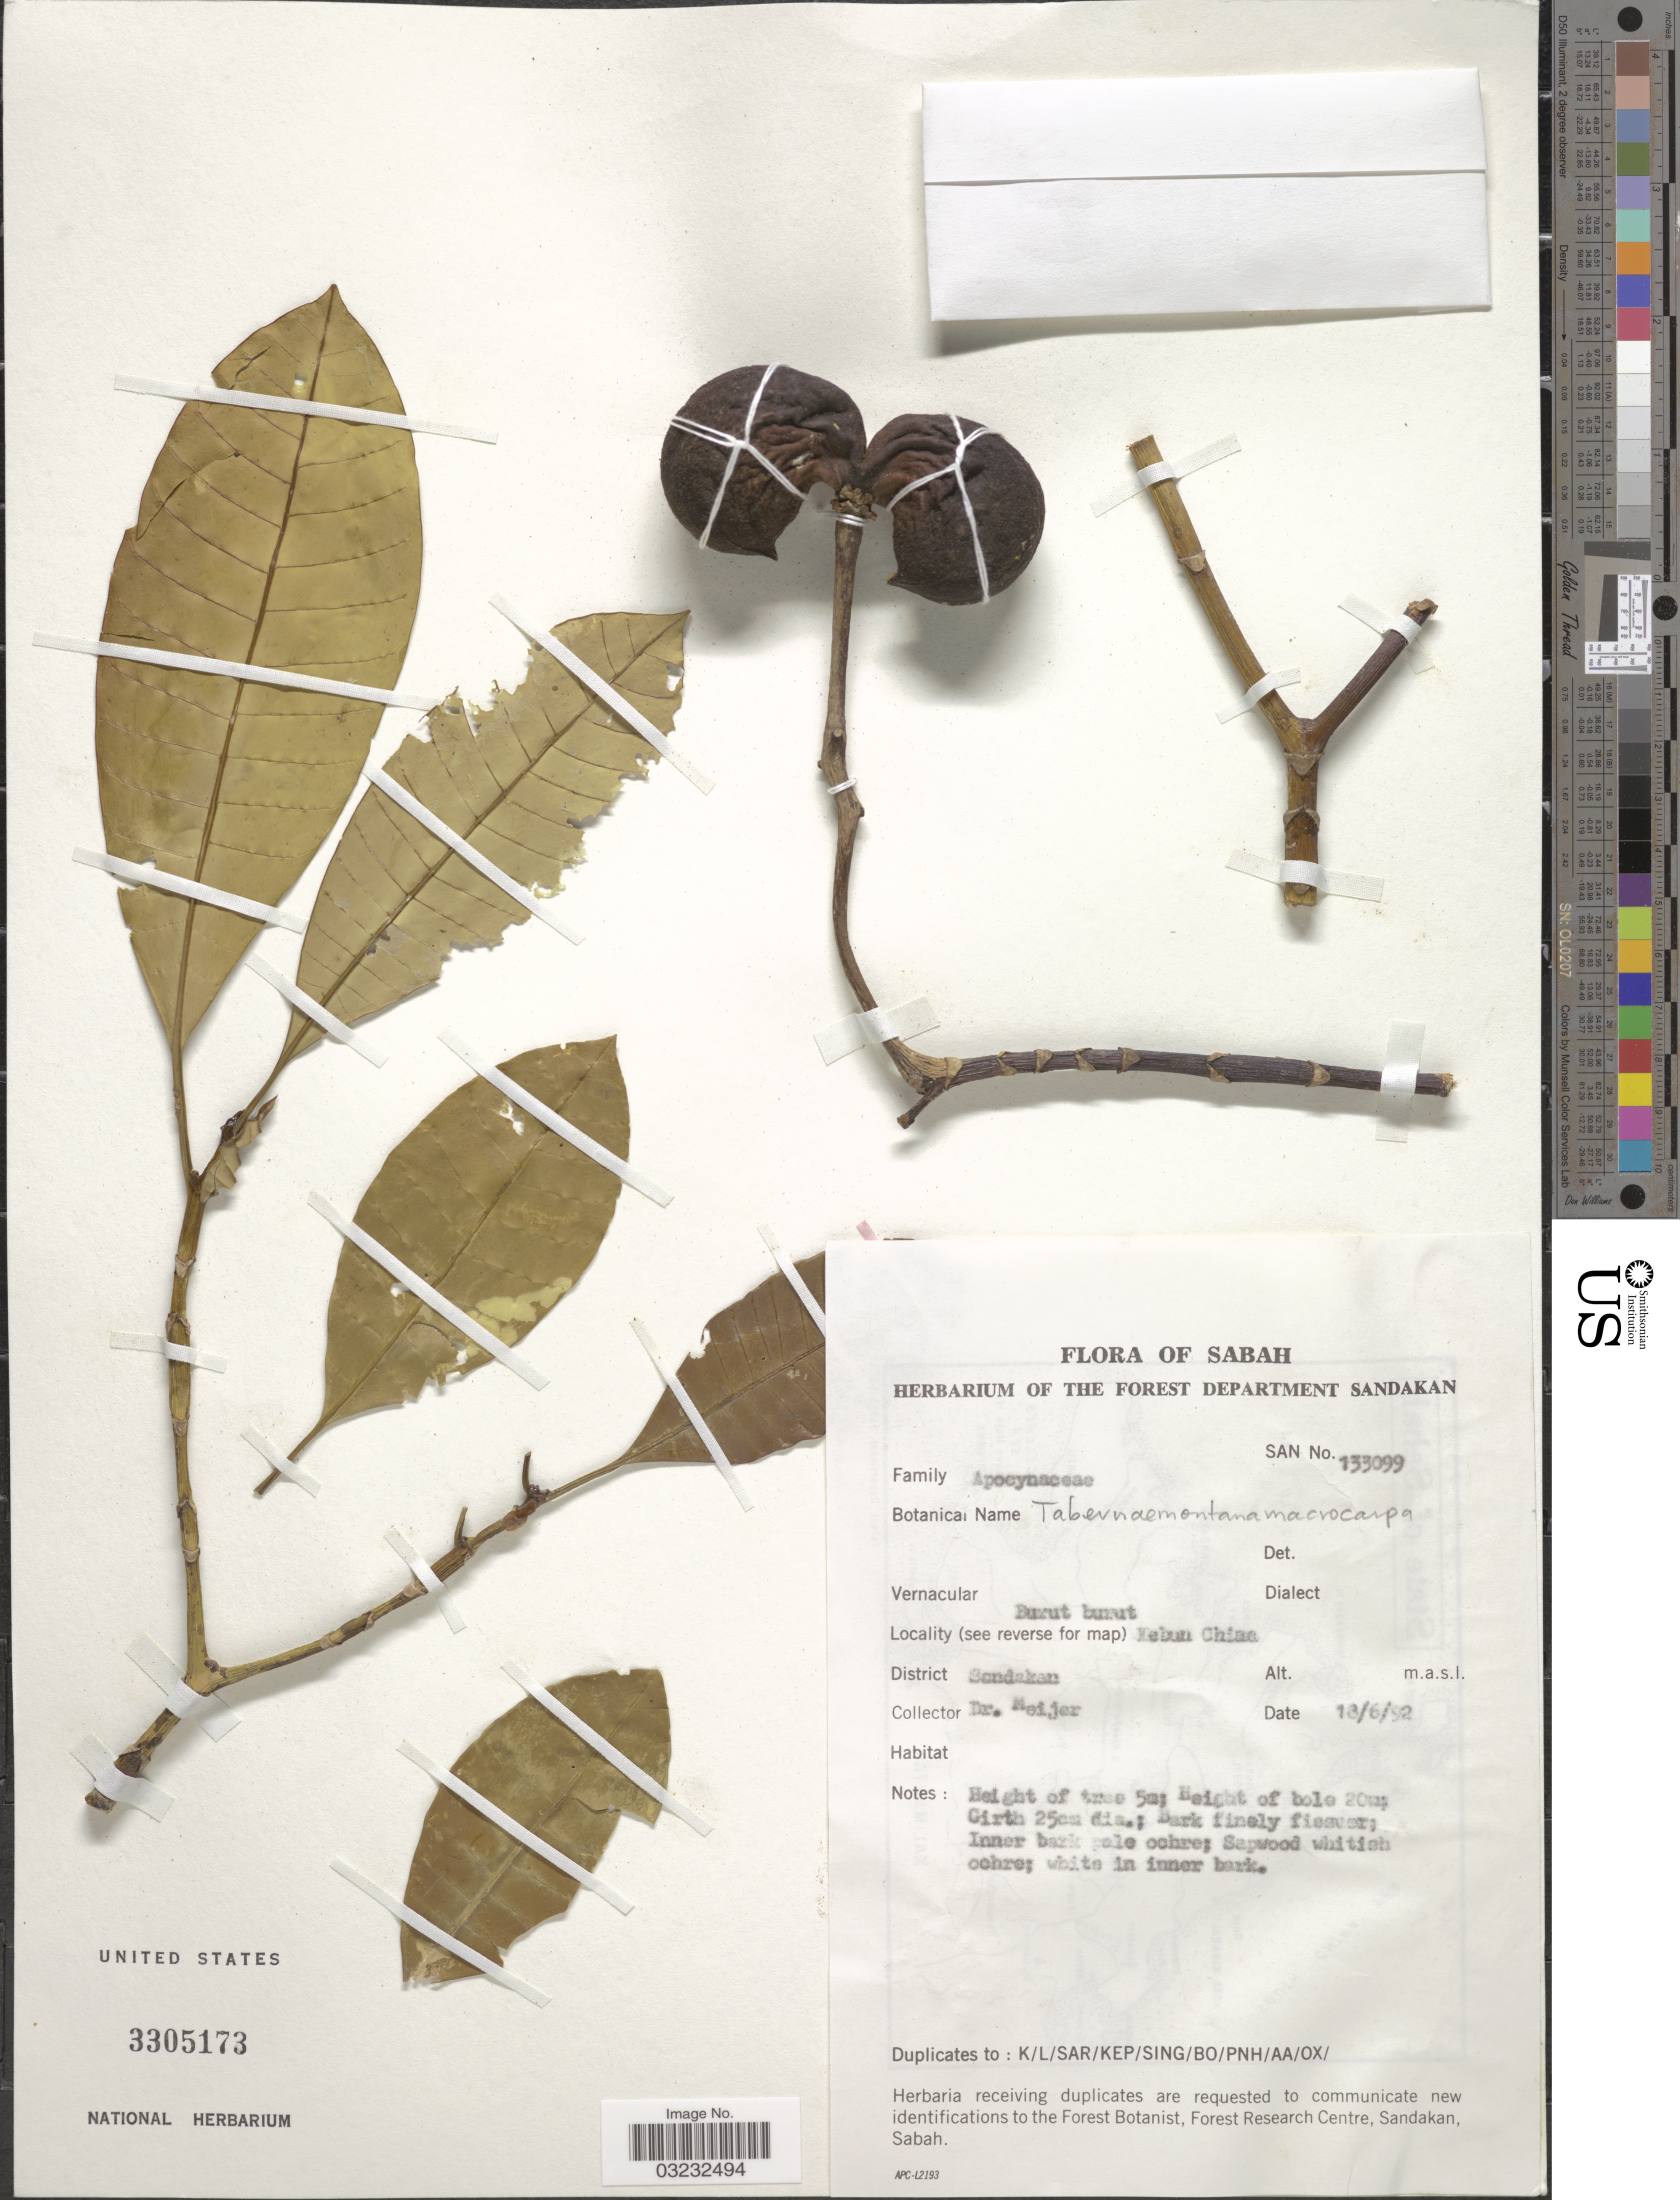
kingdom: Plantae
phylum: Tracheophyta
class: Magnoliopsida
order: Gentianales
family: Apocynaceae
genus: Tabernaemontana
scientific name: Tabernaemontana macrocarpa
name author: Jack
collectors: -- Meijer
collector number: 133099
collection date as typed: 18/6/92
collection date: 1952-06-18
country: Malaysia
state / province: Sabah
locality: Kebun China, District Sandakan.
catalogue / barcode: US 3305173